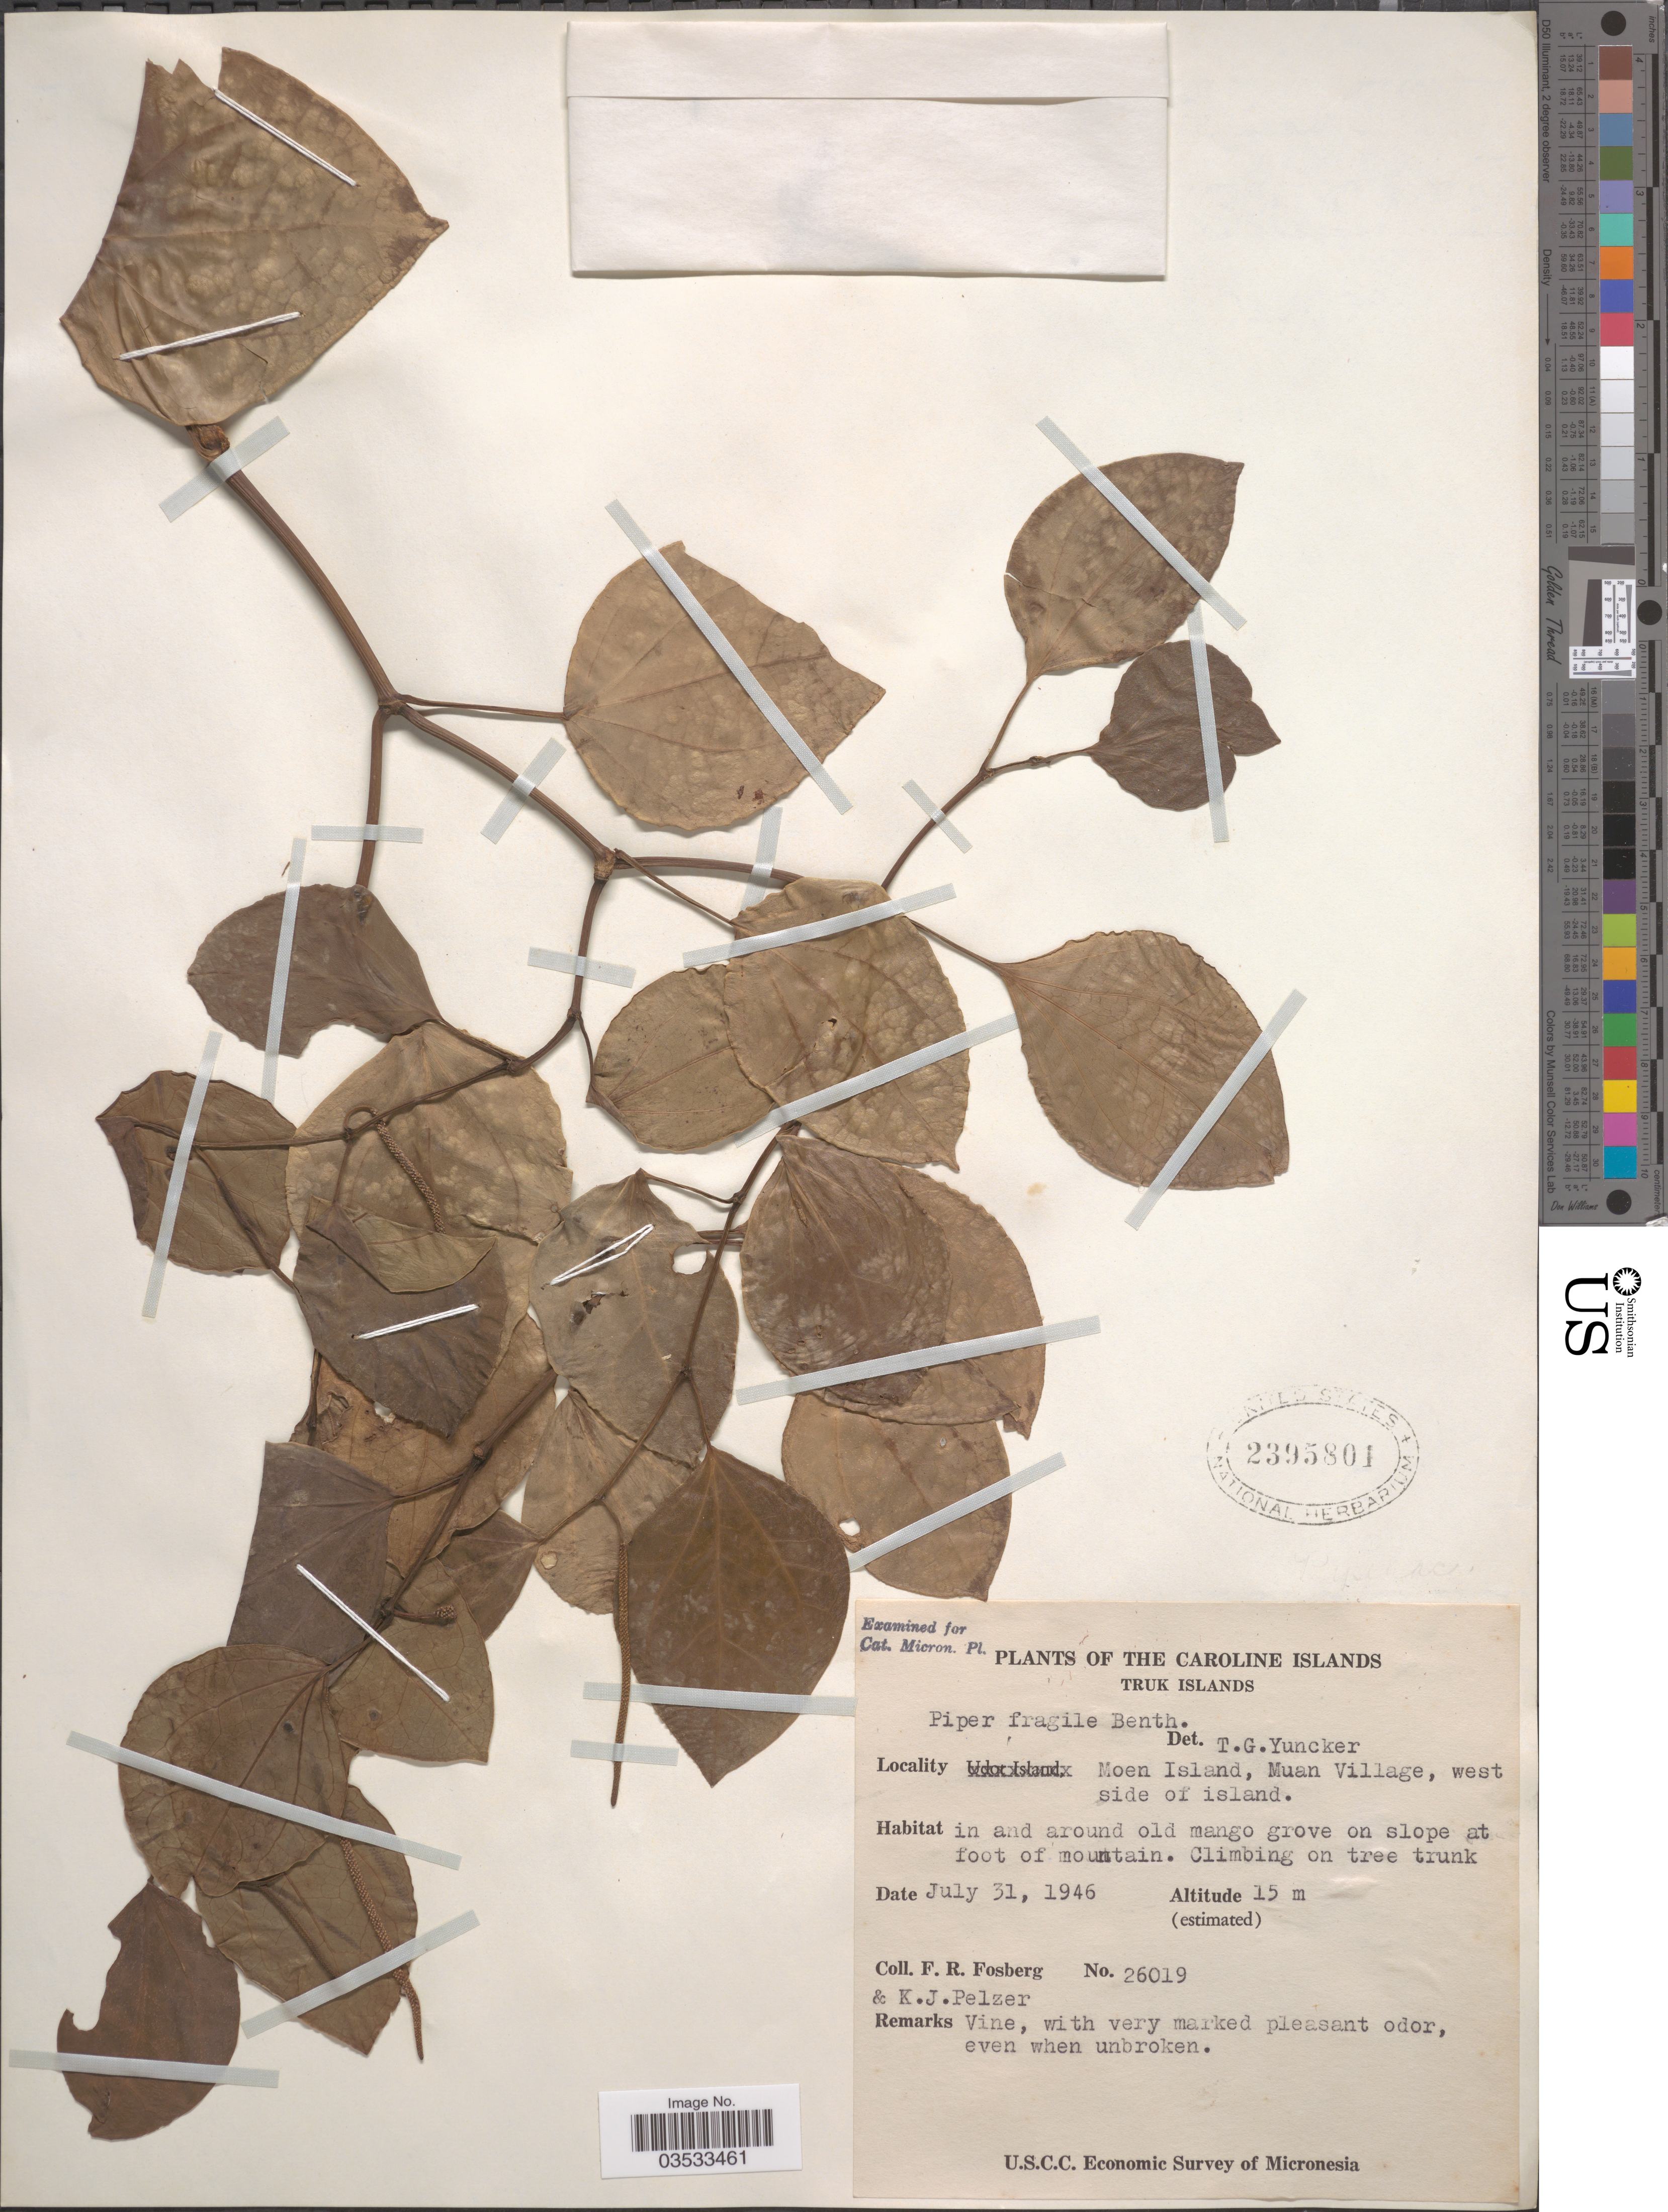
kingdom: Plantae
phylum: Tracheophyta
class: Magnoliopsida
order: Piperales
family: Piperaceae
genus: Piper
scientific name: Piper fragile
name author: Benth.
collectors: F. R. Fosberg & K. J. Pelzer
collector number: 26019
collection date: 1946-07-31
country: Micronesia, Federated States of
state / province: Truk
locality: The Caroline Islands. Truk Islands. Moen Island, Muan Village, west side of island. In and around old mango grove on slope at foot of mountain.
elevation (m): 15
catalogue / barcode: US 2395801